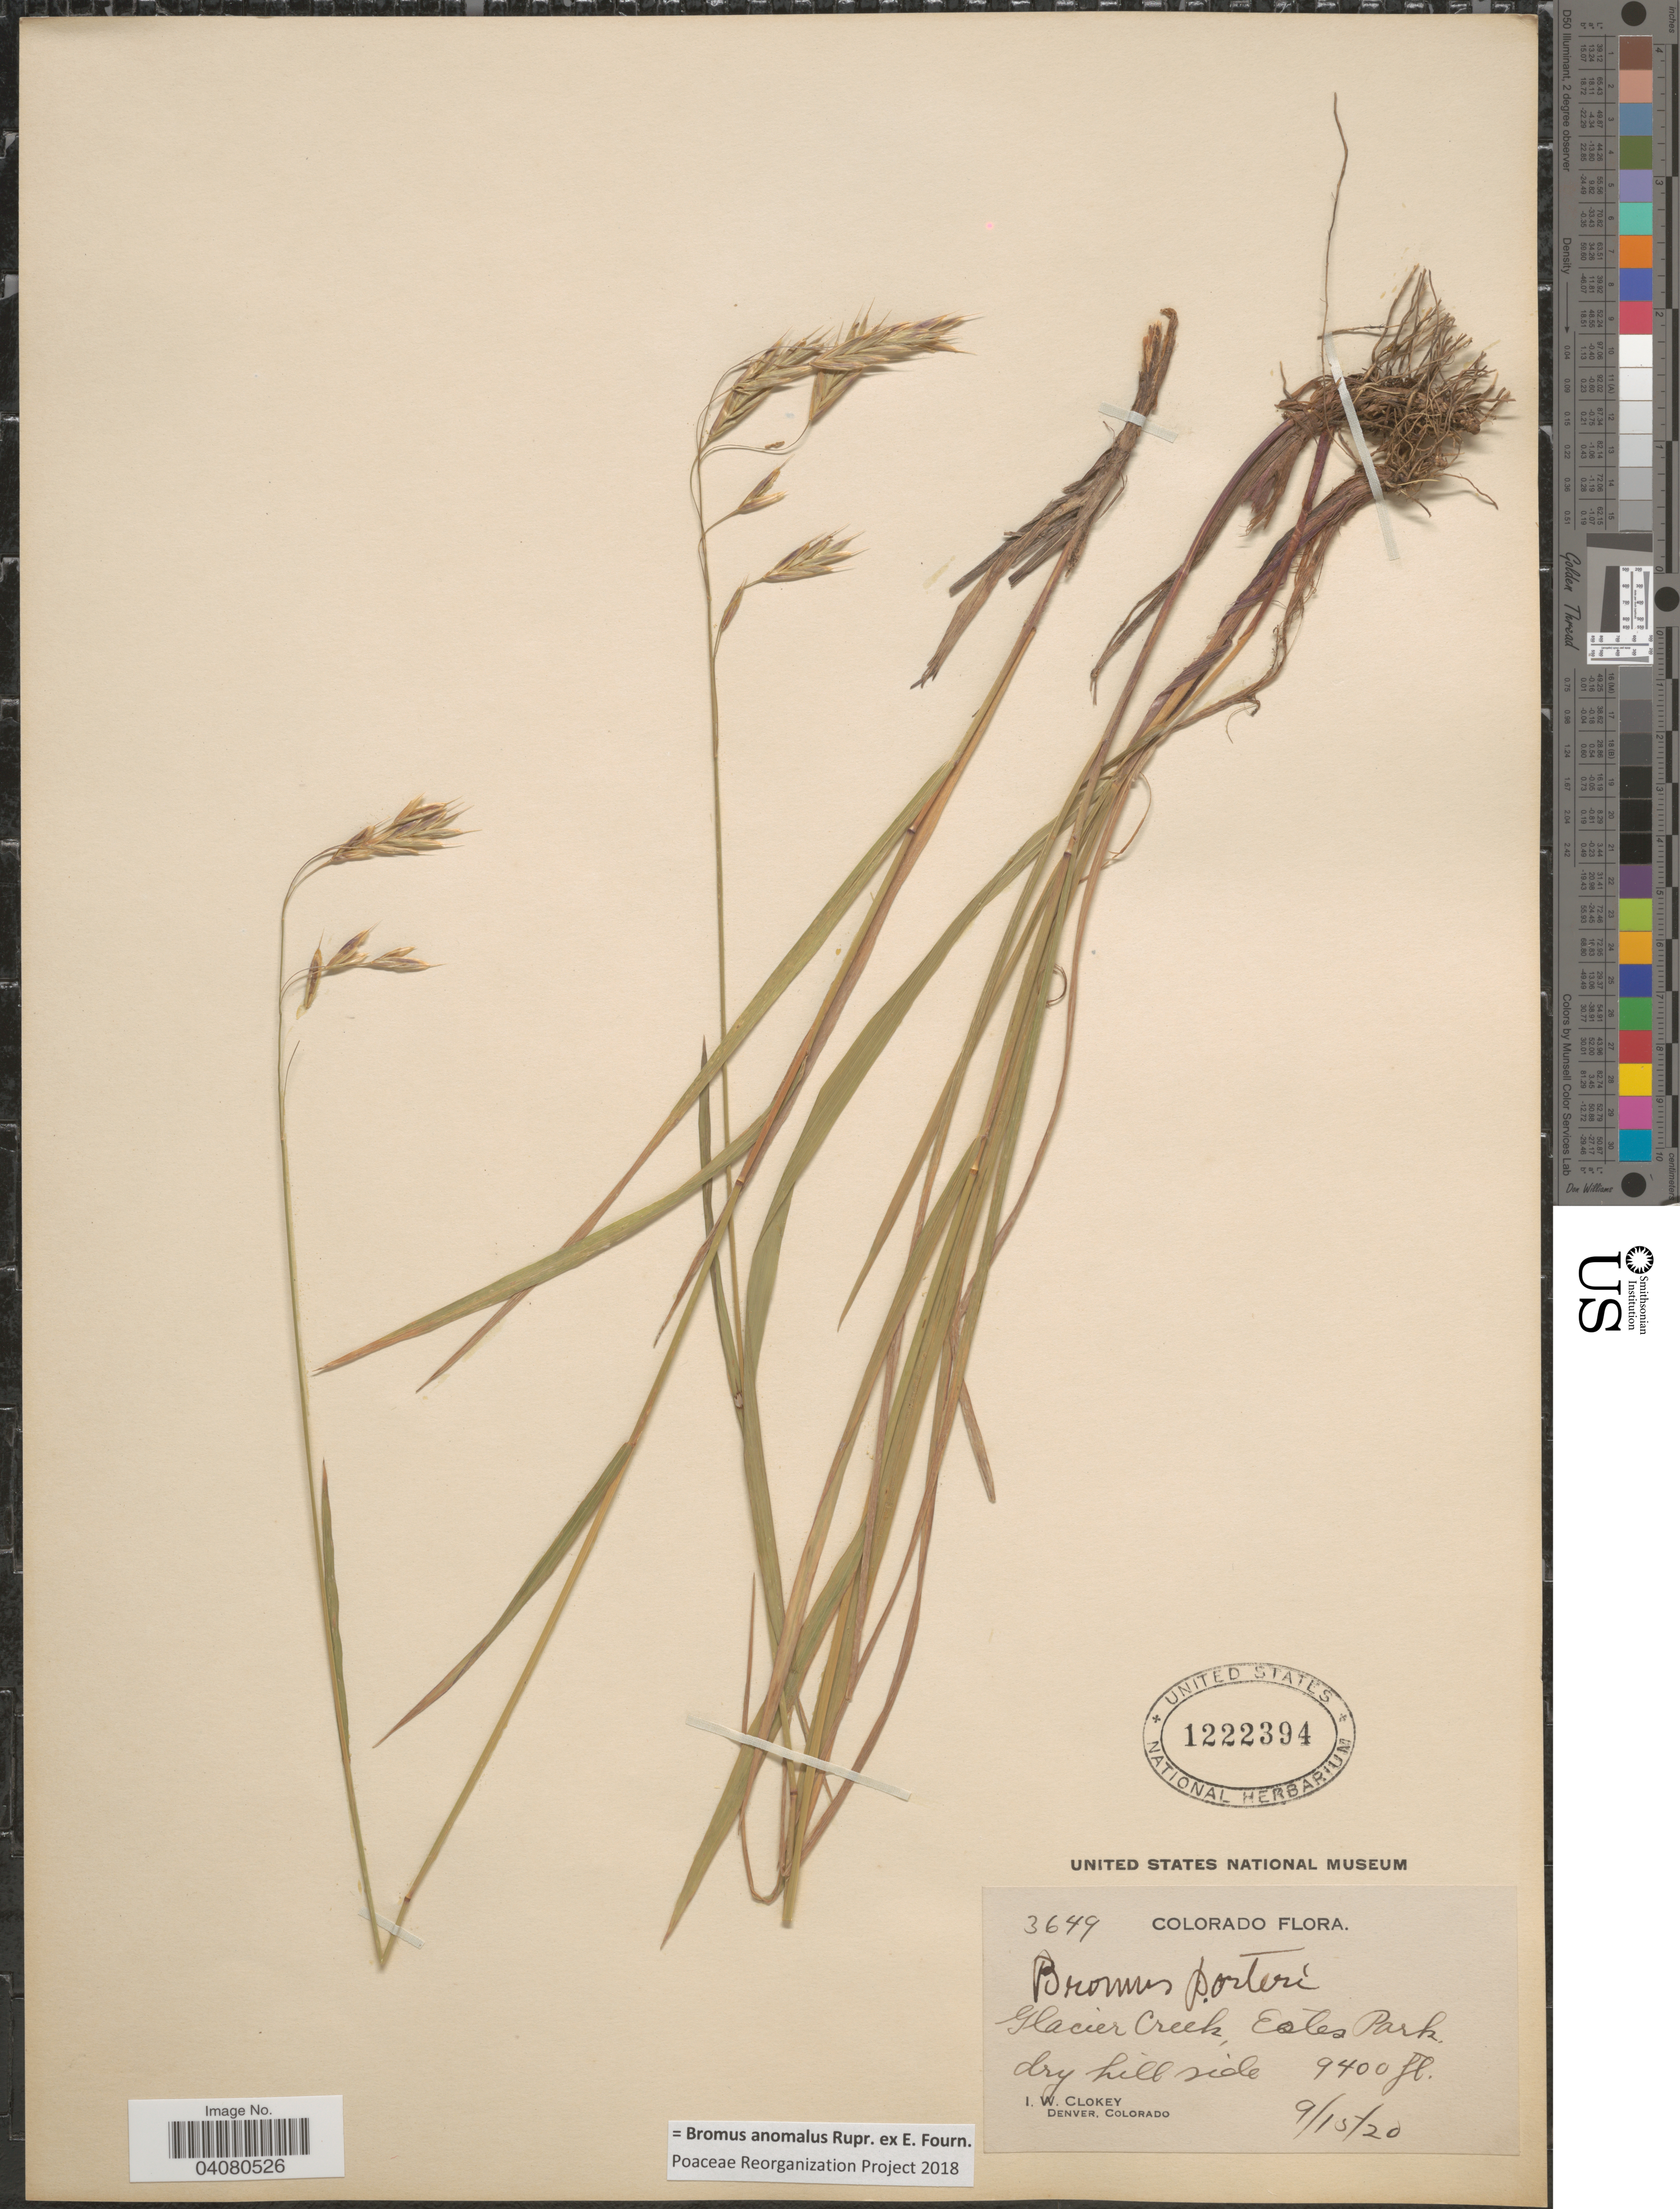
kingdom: Plantae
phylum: Tracheophyta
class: Liliopsida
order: Poales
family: Poaceae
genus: Bromus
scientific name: Bromus anomalus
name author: Rupr. ex E. Fourn.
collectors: I. W. Clokey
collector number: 3649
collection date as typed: Transcribed d/m/y: 15/9/20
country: United States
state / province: Colorado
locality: Glacier Creek, Estes Park.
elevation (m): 2865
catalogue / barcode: US 1222394